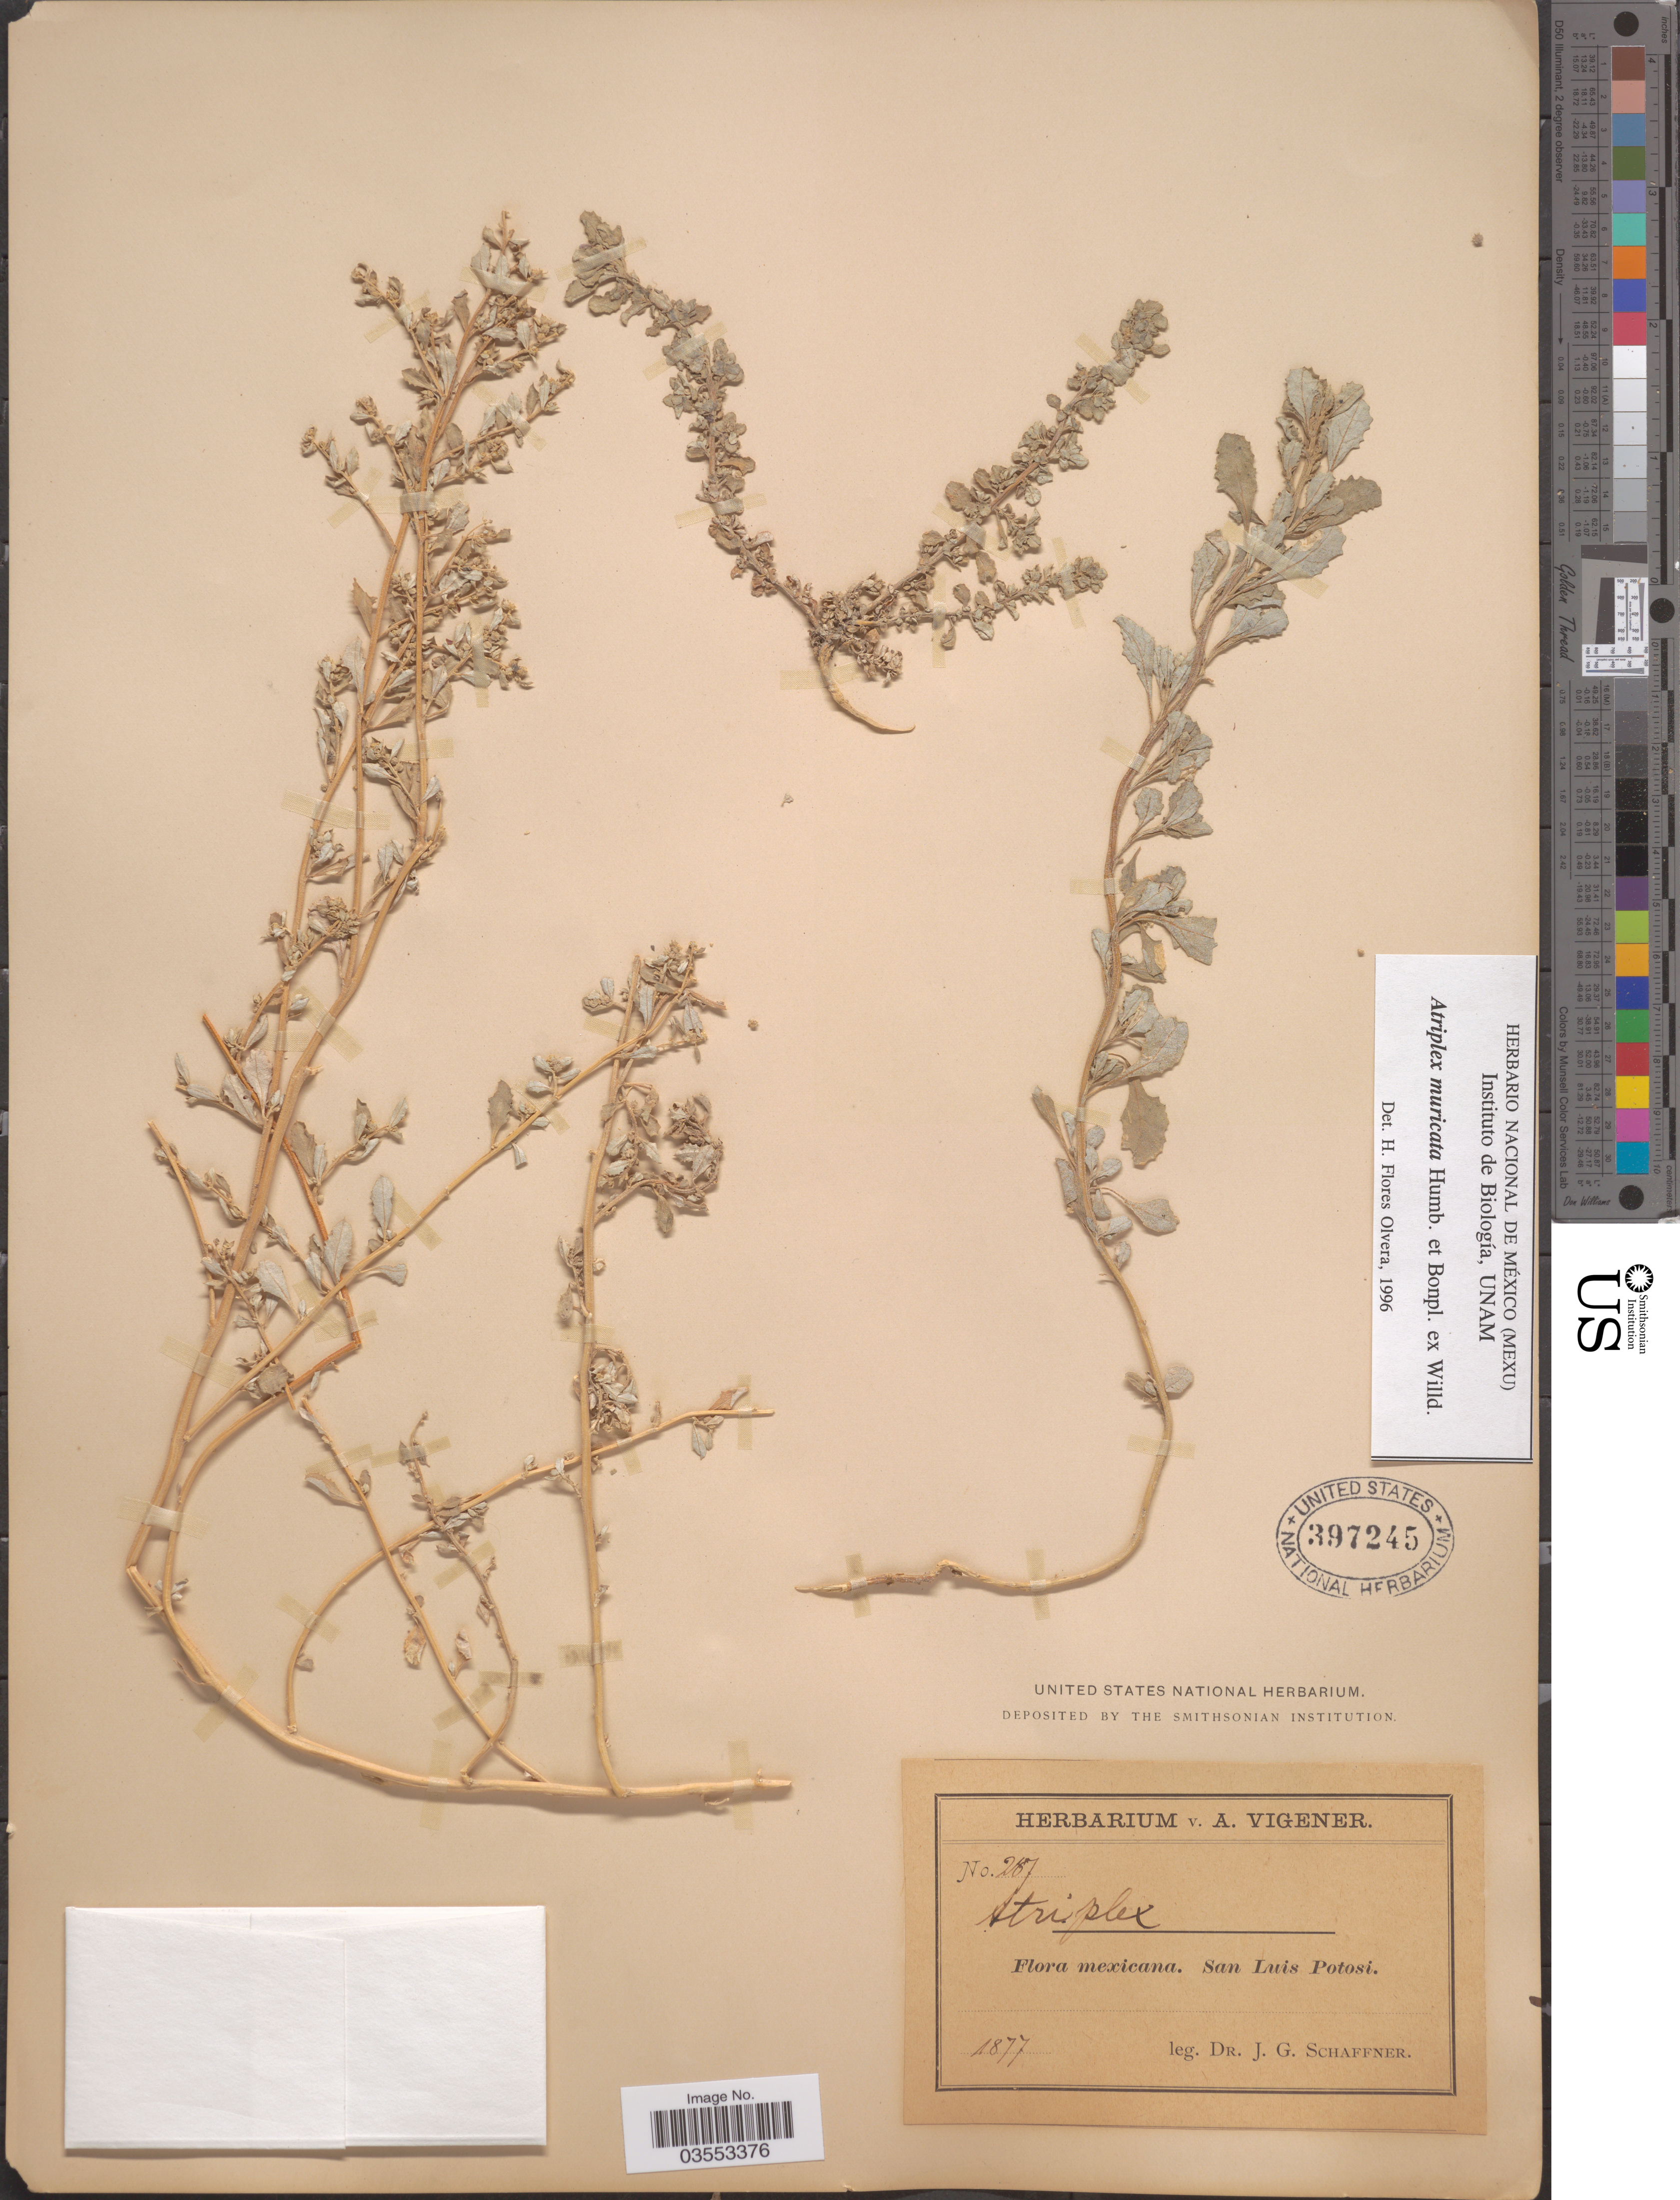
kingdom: Plantae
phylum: Tracheophyta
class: Magnoliopsida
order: Caryophyllales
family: Amaranthaceae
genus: Atriplex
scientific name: Atriplex muricata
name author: Humb. & Bonpl. ex Willd.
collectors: J. G. Schaffner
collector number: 287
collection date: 1877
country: Mexico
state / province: San Luis Potosí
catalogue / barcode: US 397245